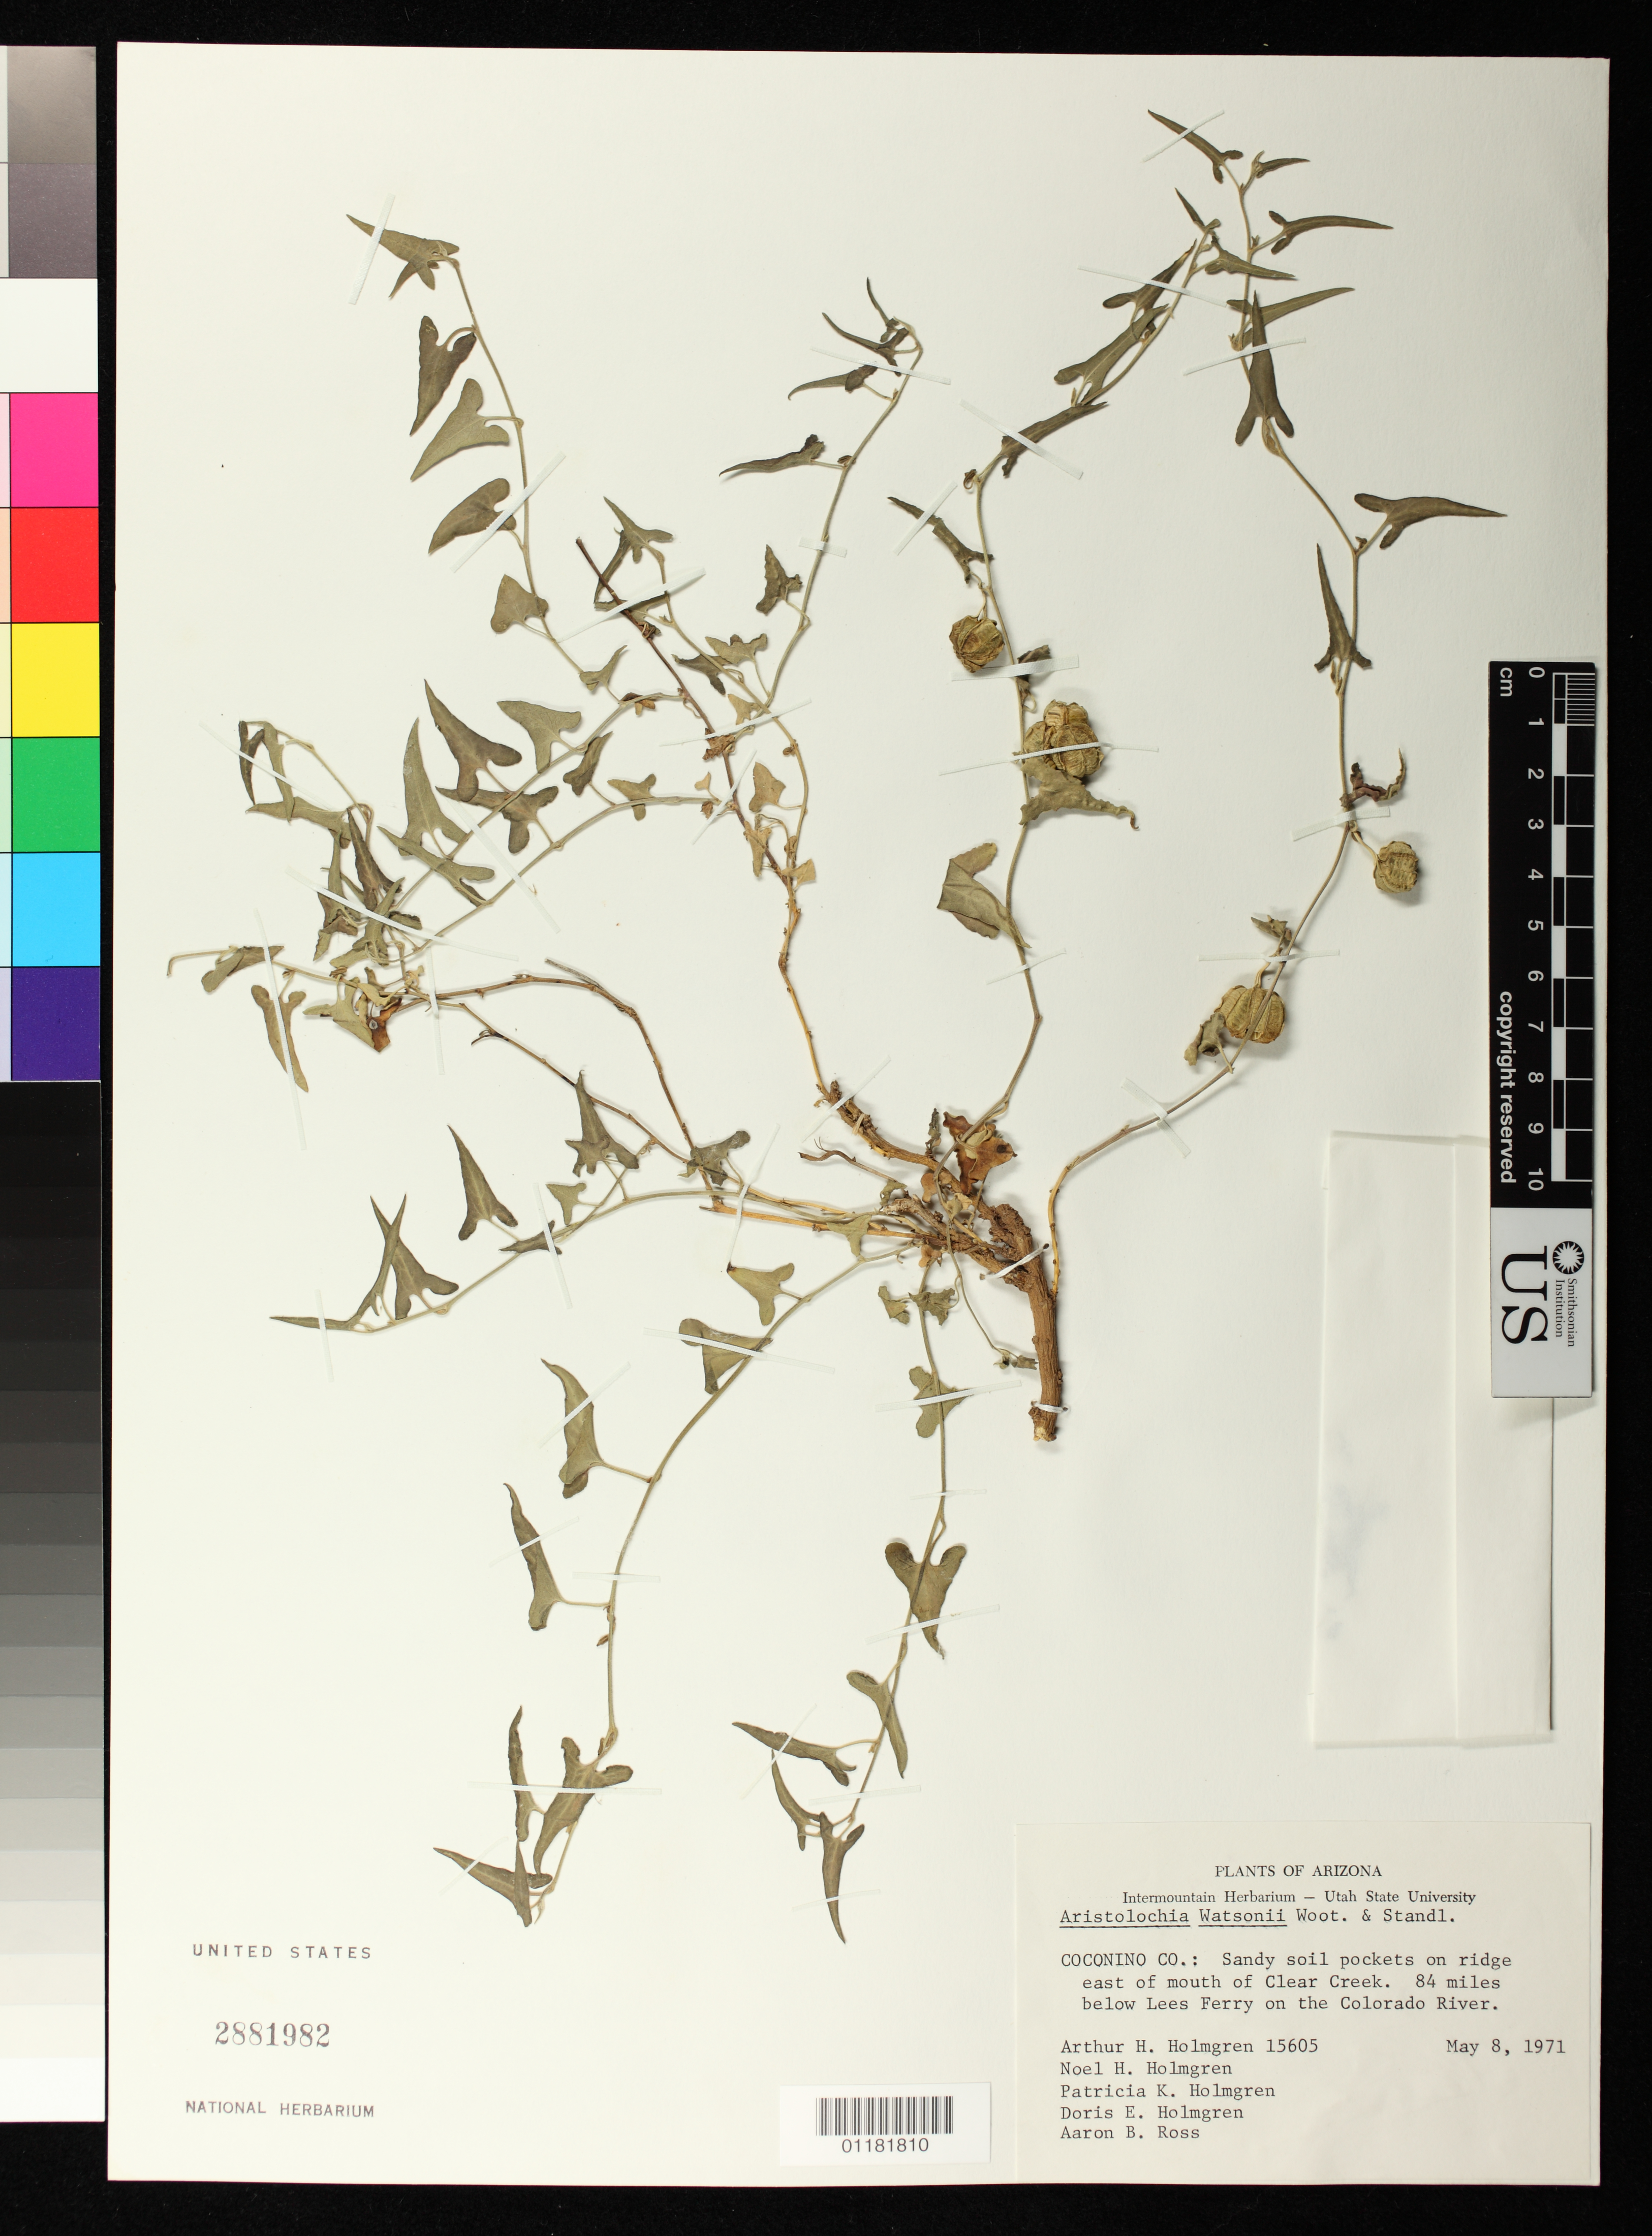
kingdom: Plantae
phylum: Tracheophyta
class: Magnoliopsida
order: Piperales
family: Aristolochiaceae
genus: Aristolochia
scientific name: Aristolochia watsonii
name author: Wooton & Standl.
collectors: A. H. Holmgren, N. H. Holmgren, P. K. Holmgren & D. E. Holmgren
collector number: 15605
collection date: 1971-05-08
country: United States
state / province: Arizona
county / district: Coconino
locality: Coconino County: Sandy soil pockets on ridge east of mouth of Clear Creek. 84 miles below Lees Ferry on the Colorado River.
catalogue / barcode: US 2881982